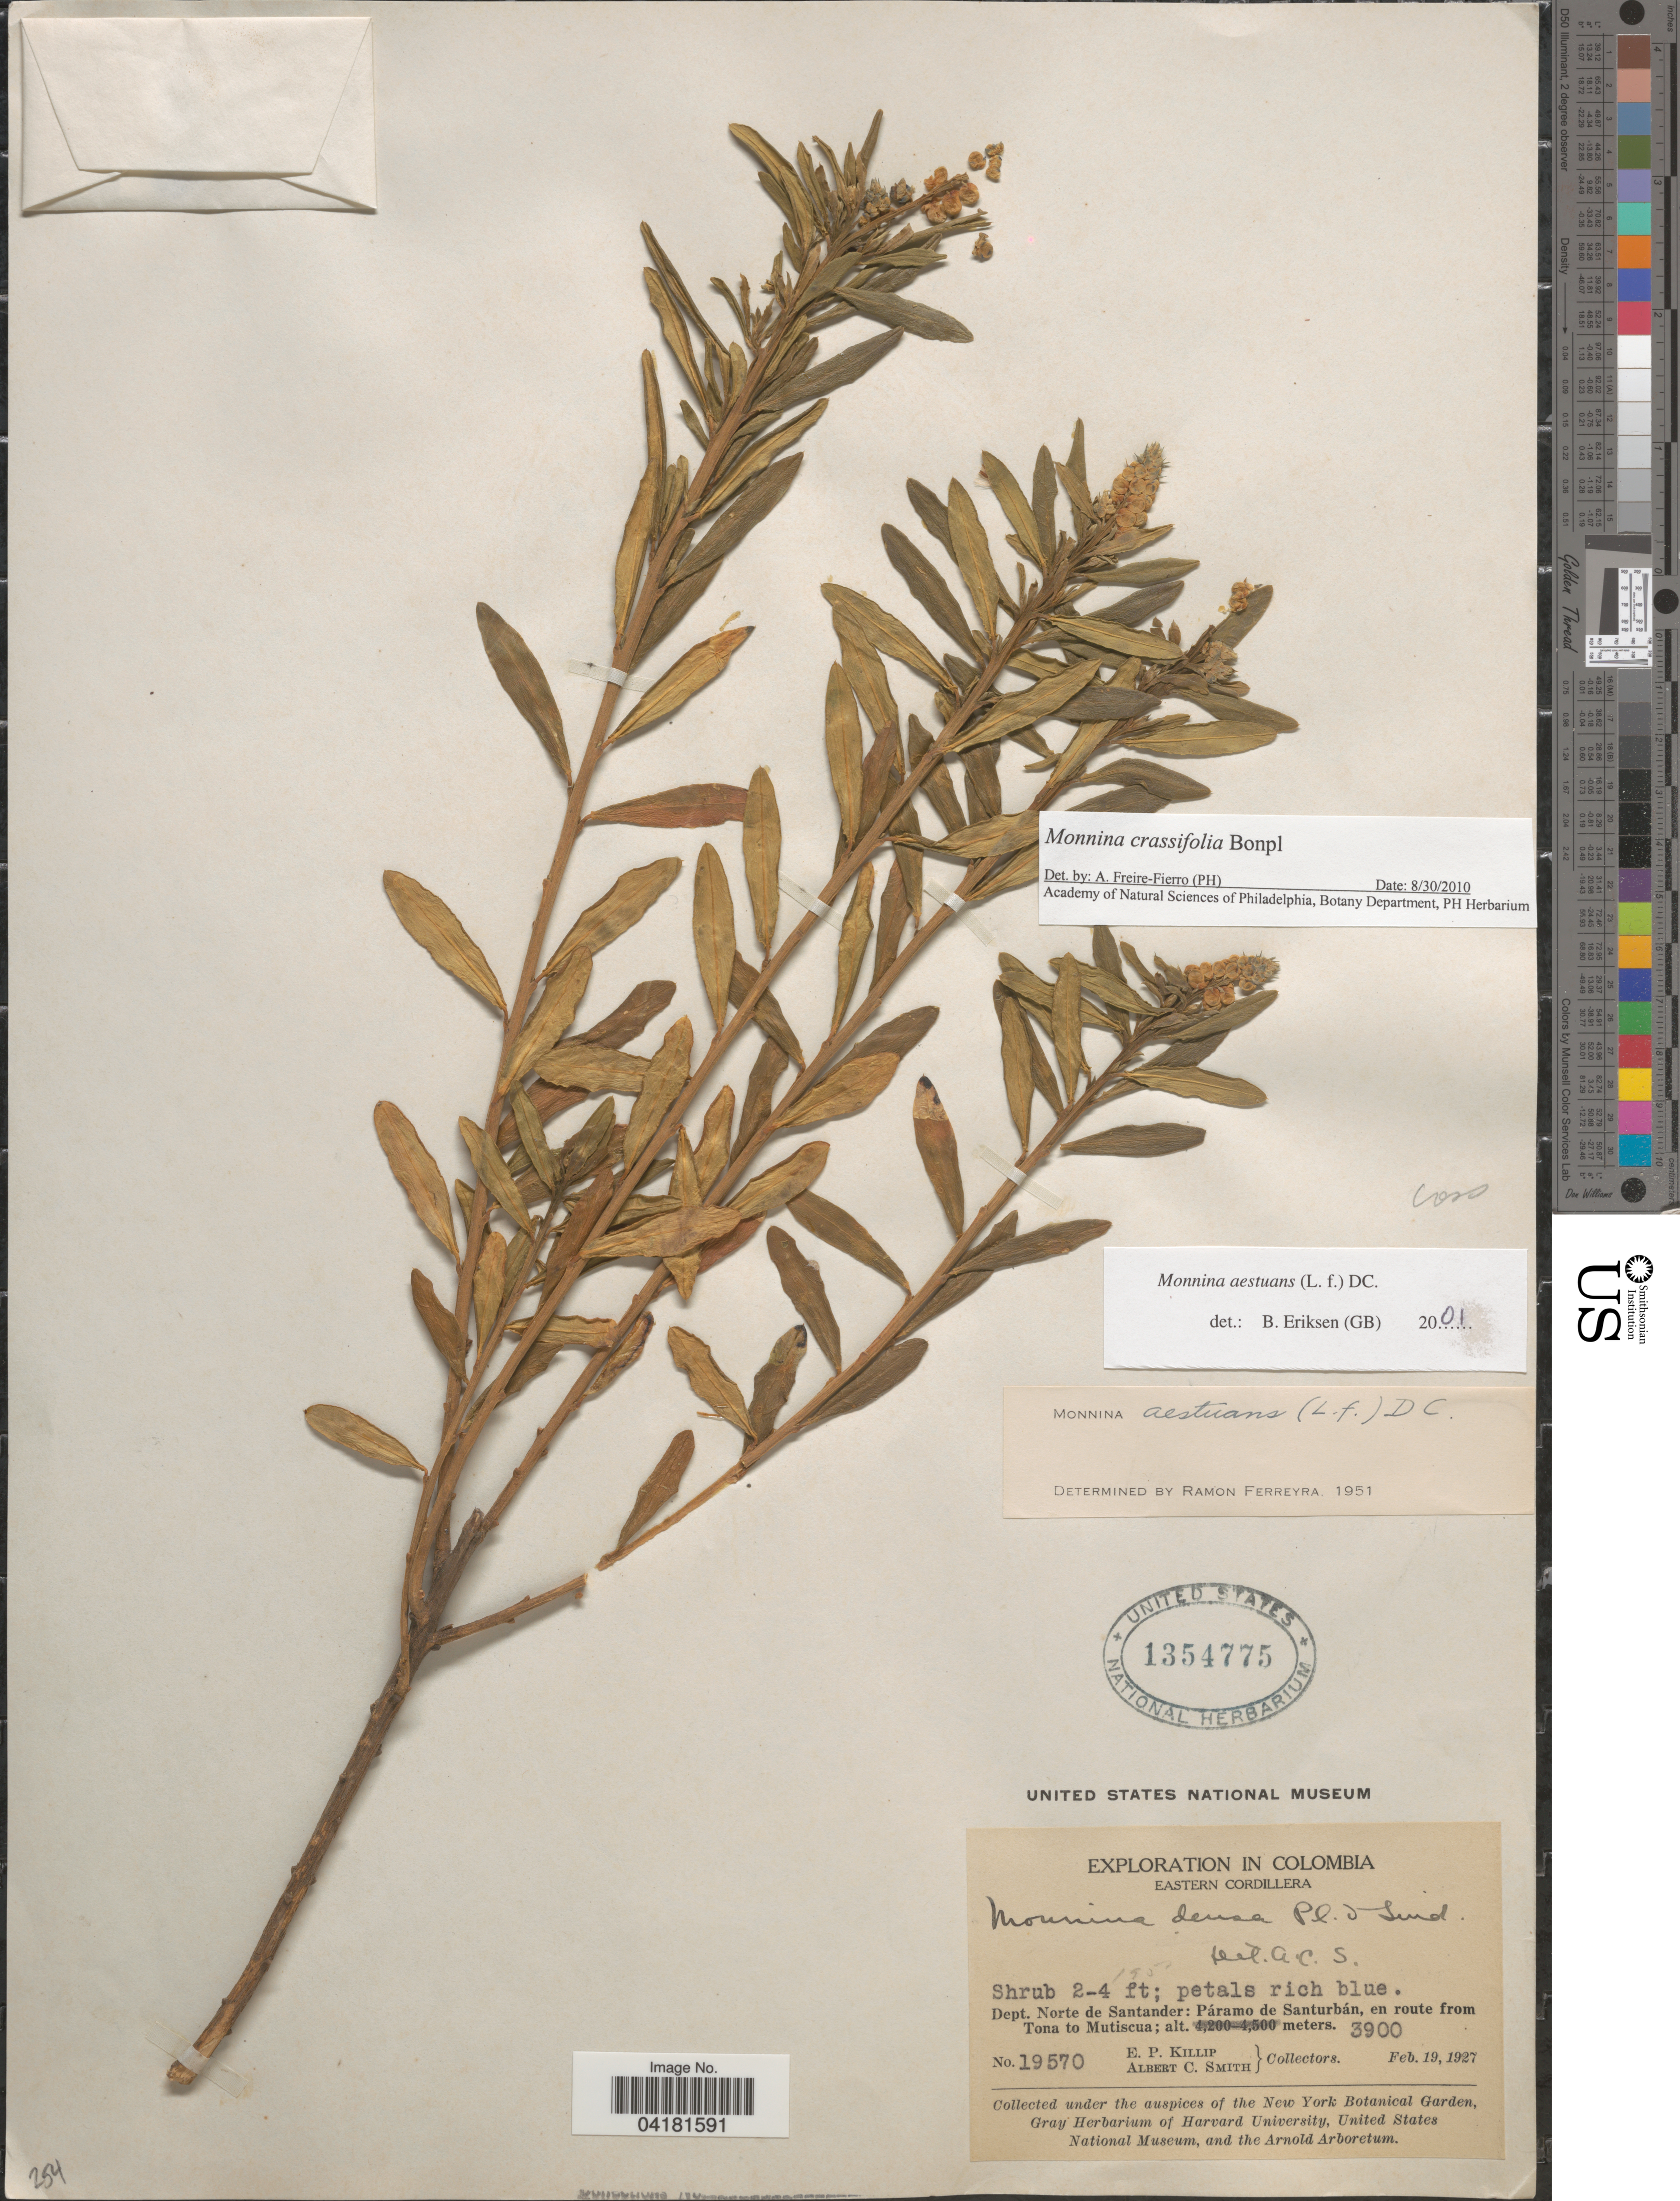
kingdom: Plantae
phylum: Tracheophyta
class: Magnoliopsida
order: Fabales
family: Polygalaceae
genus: Monnina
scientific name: Monnina crassifolia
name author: (Bonpl.) Kunth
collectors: E. P. Killip & A. C. Smith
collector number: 19570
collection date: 1927-02-19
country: Colombia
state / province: Norte de Santander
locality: Exploration in Colombia. Eastern Cordillera. Dept. Norte de Santander: Páramo de Santurbán, en route from Tona to Mutiscua.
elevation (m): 3900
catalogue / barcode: US 1354775